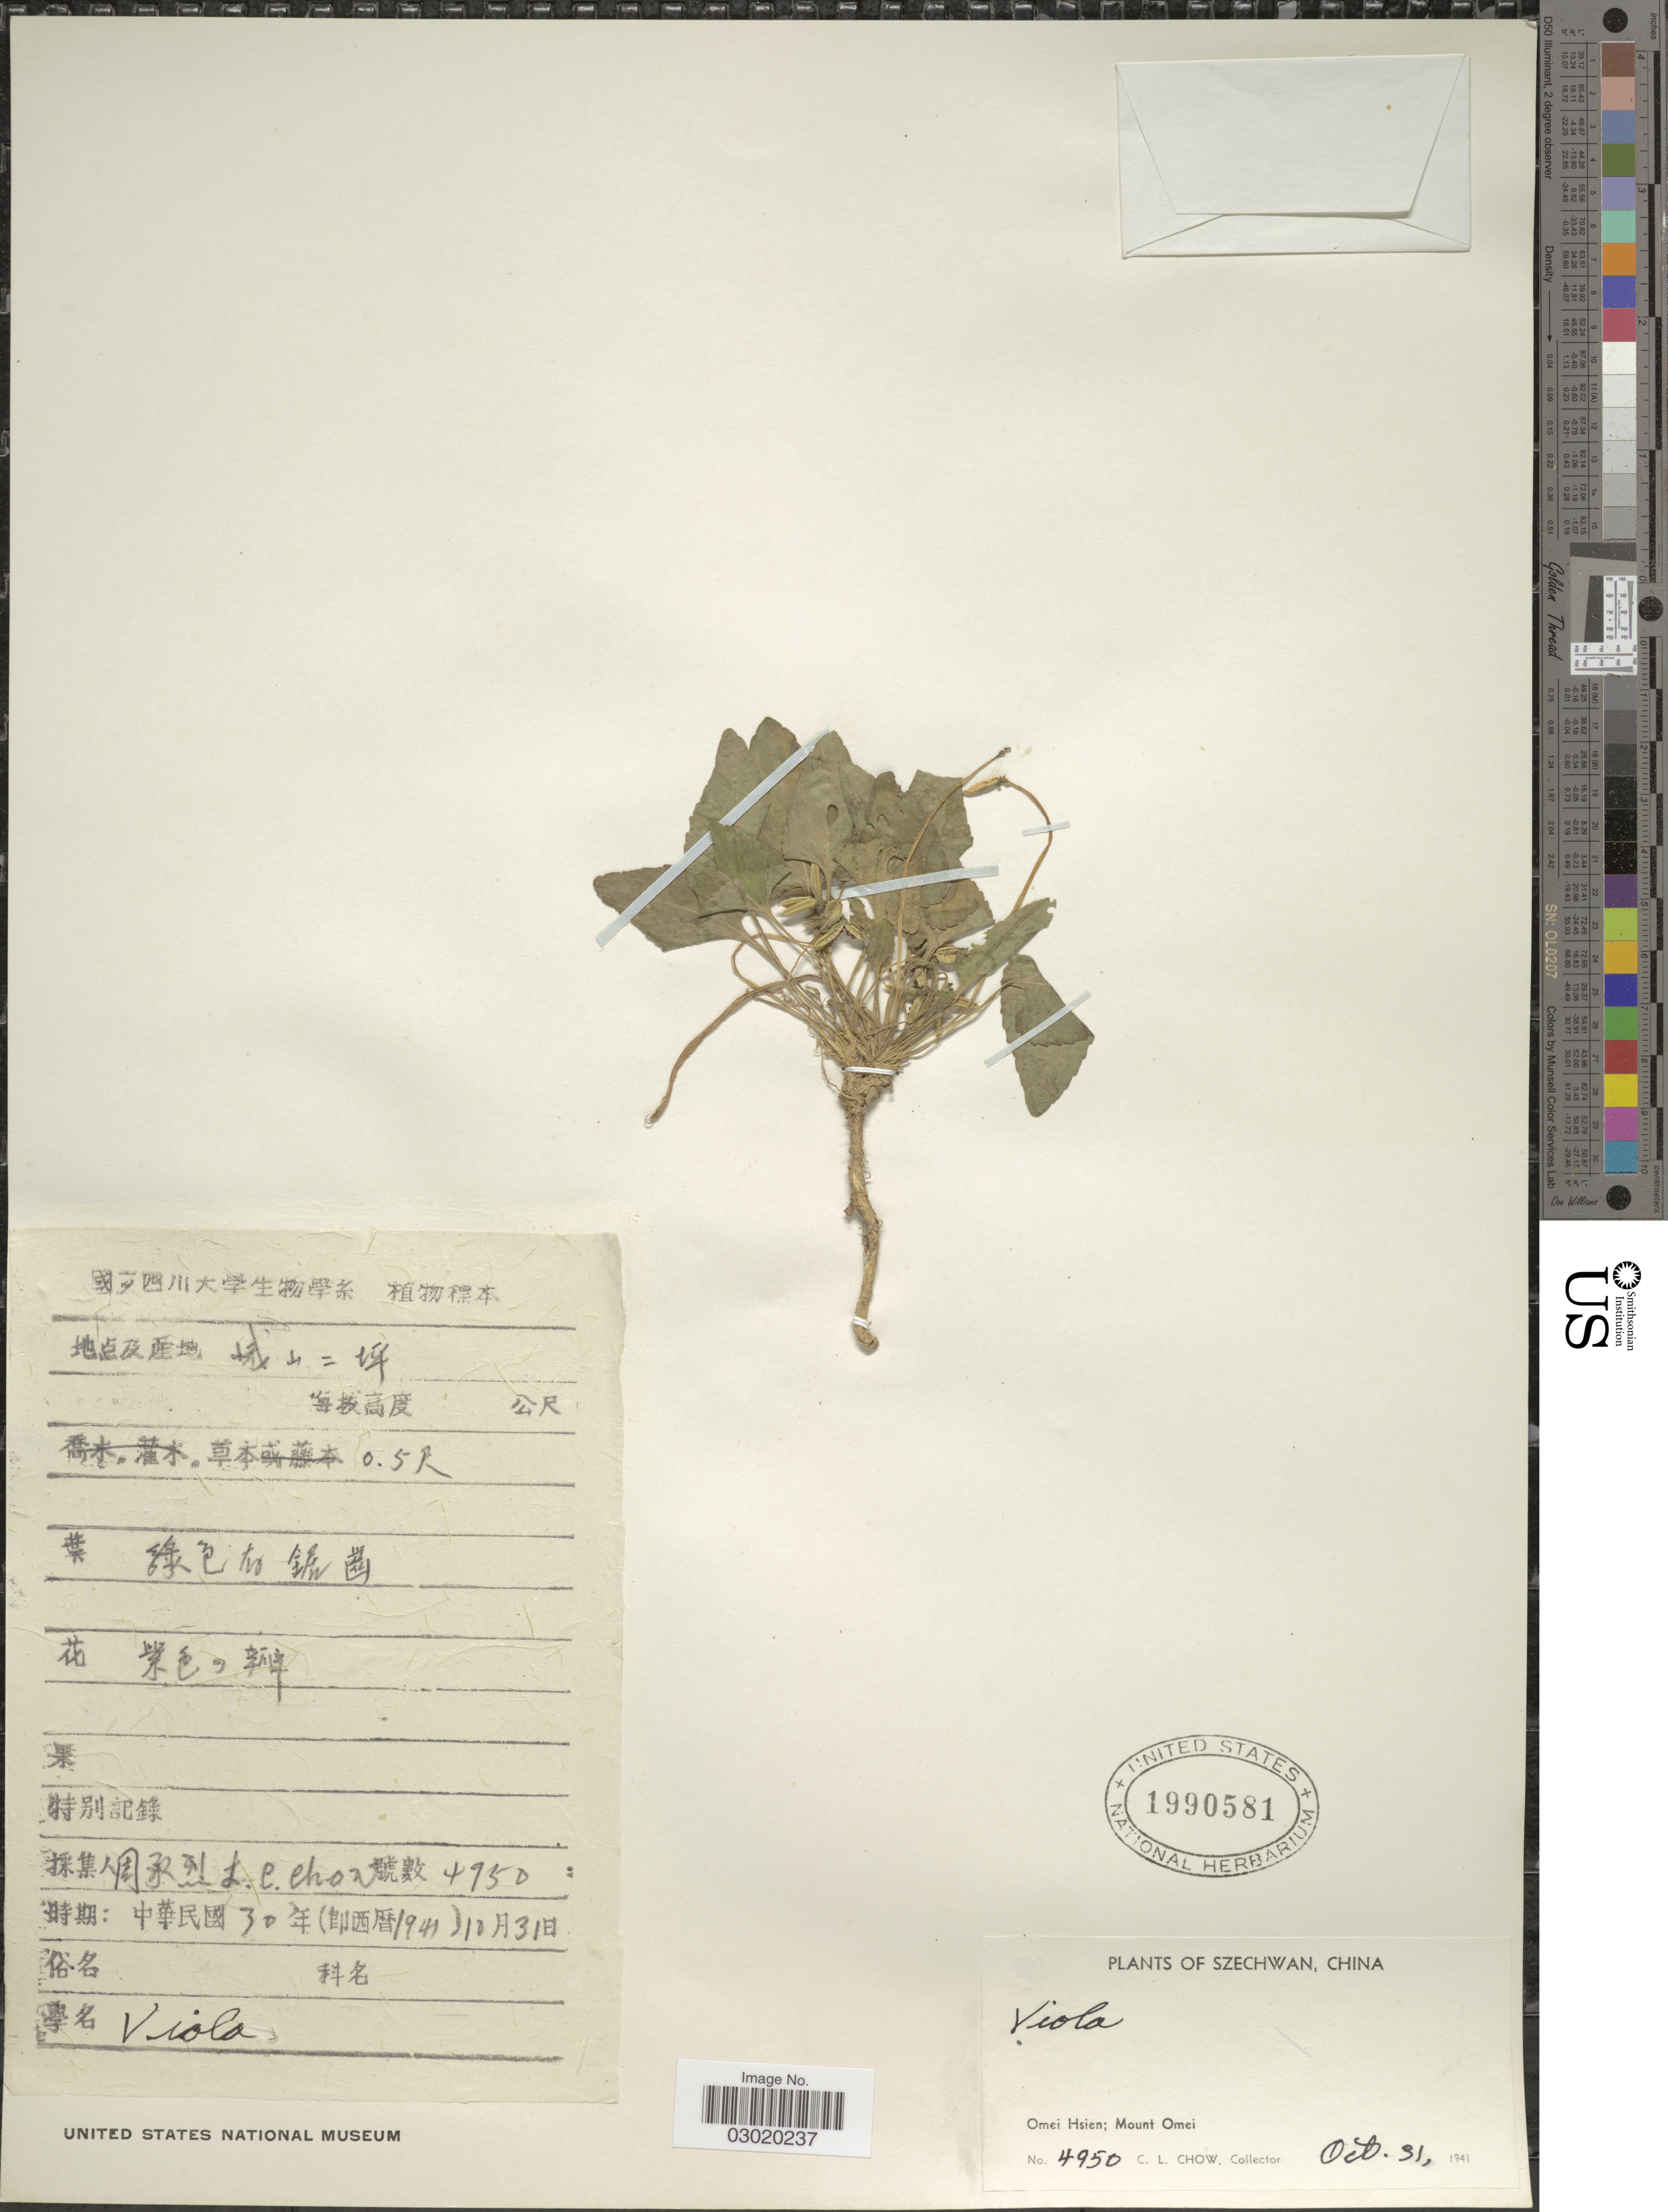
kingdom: Plantae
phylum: Tracheophyta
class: Magnoliopsida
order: Malpighiales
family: Violaceae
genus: Viola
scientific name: Viola sp.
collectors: C. Chow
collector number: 4950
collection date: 1941-10-31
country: China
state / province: Sichuan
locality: Szechwan, China, Omei Hsien: Mount Omei.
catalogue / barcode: US 1990581